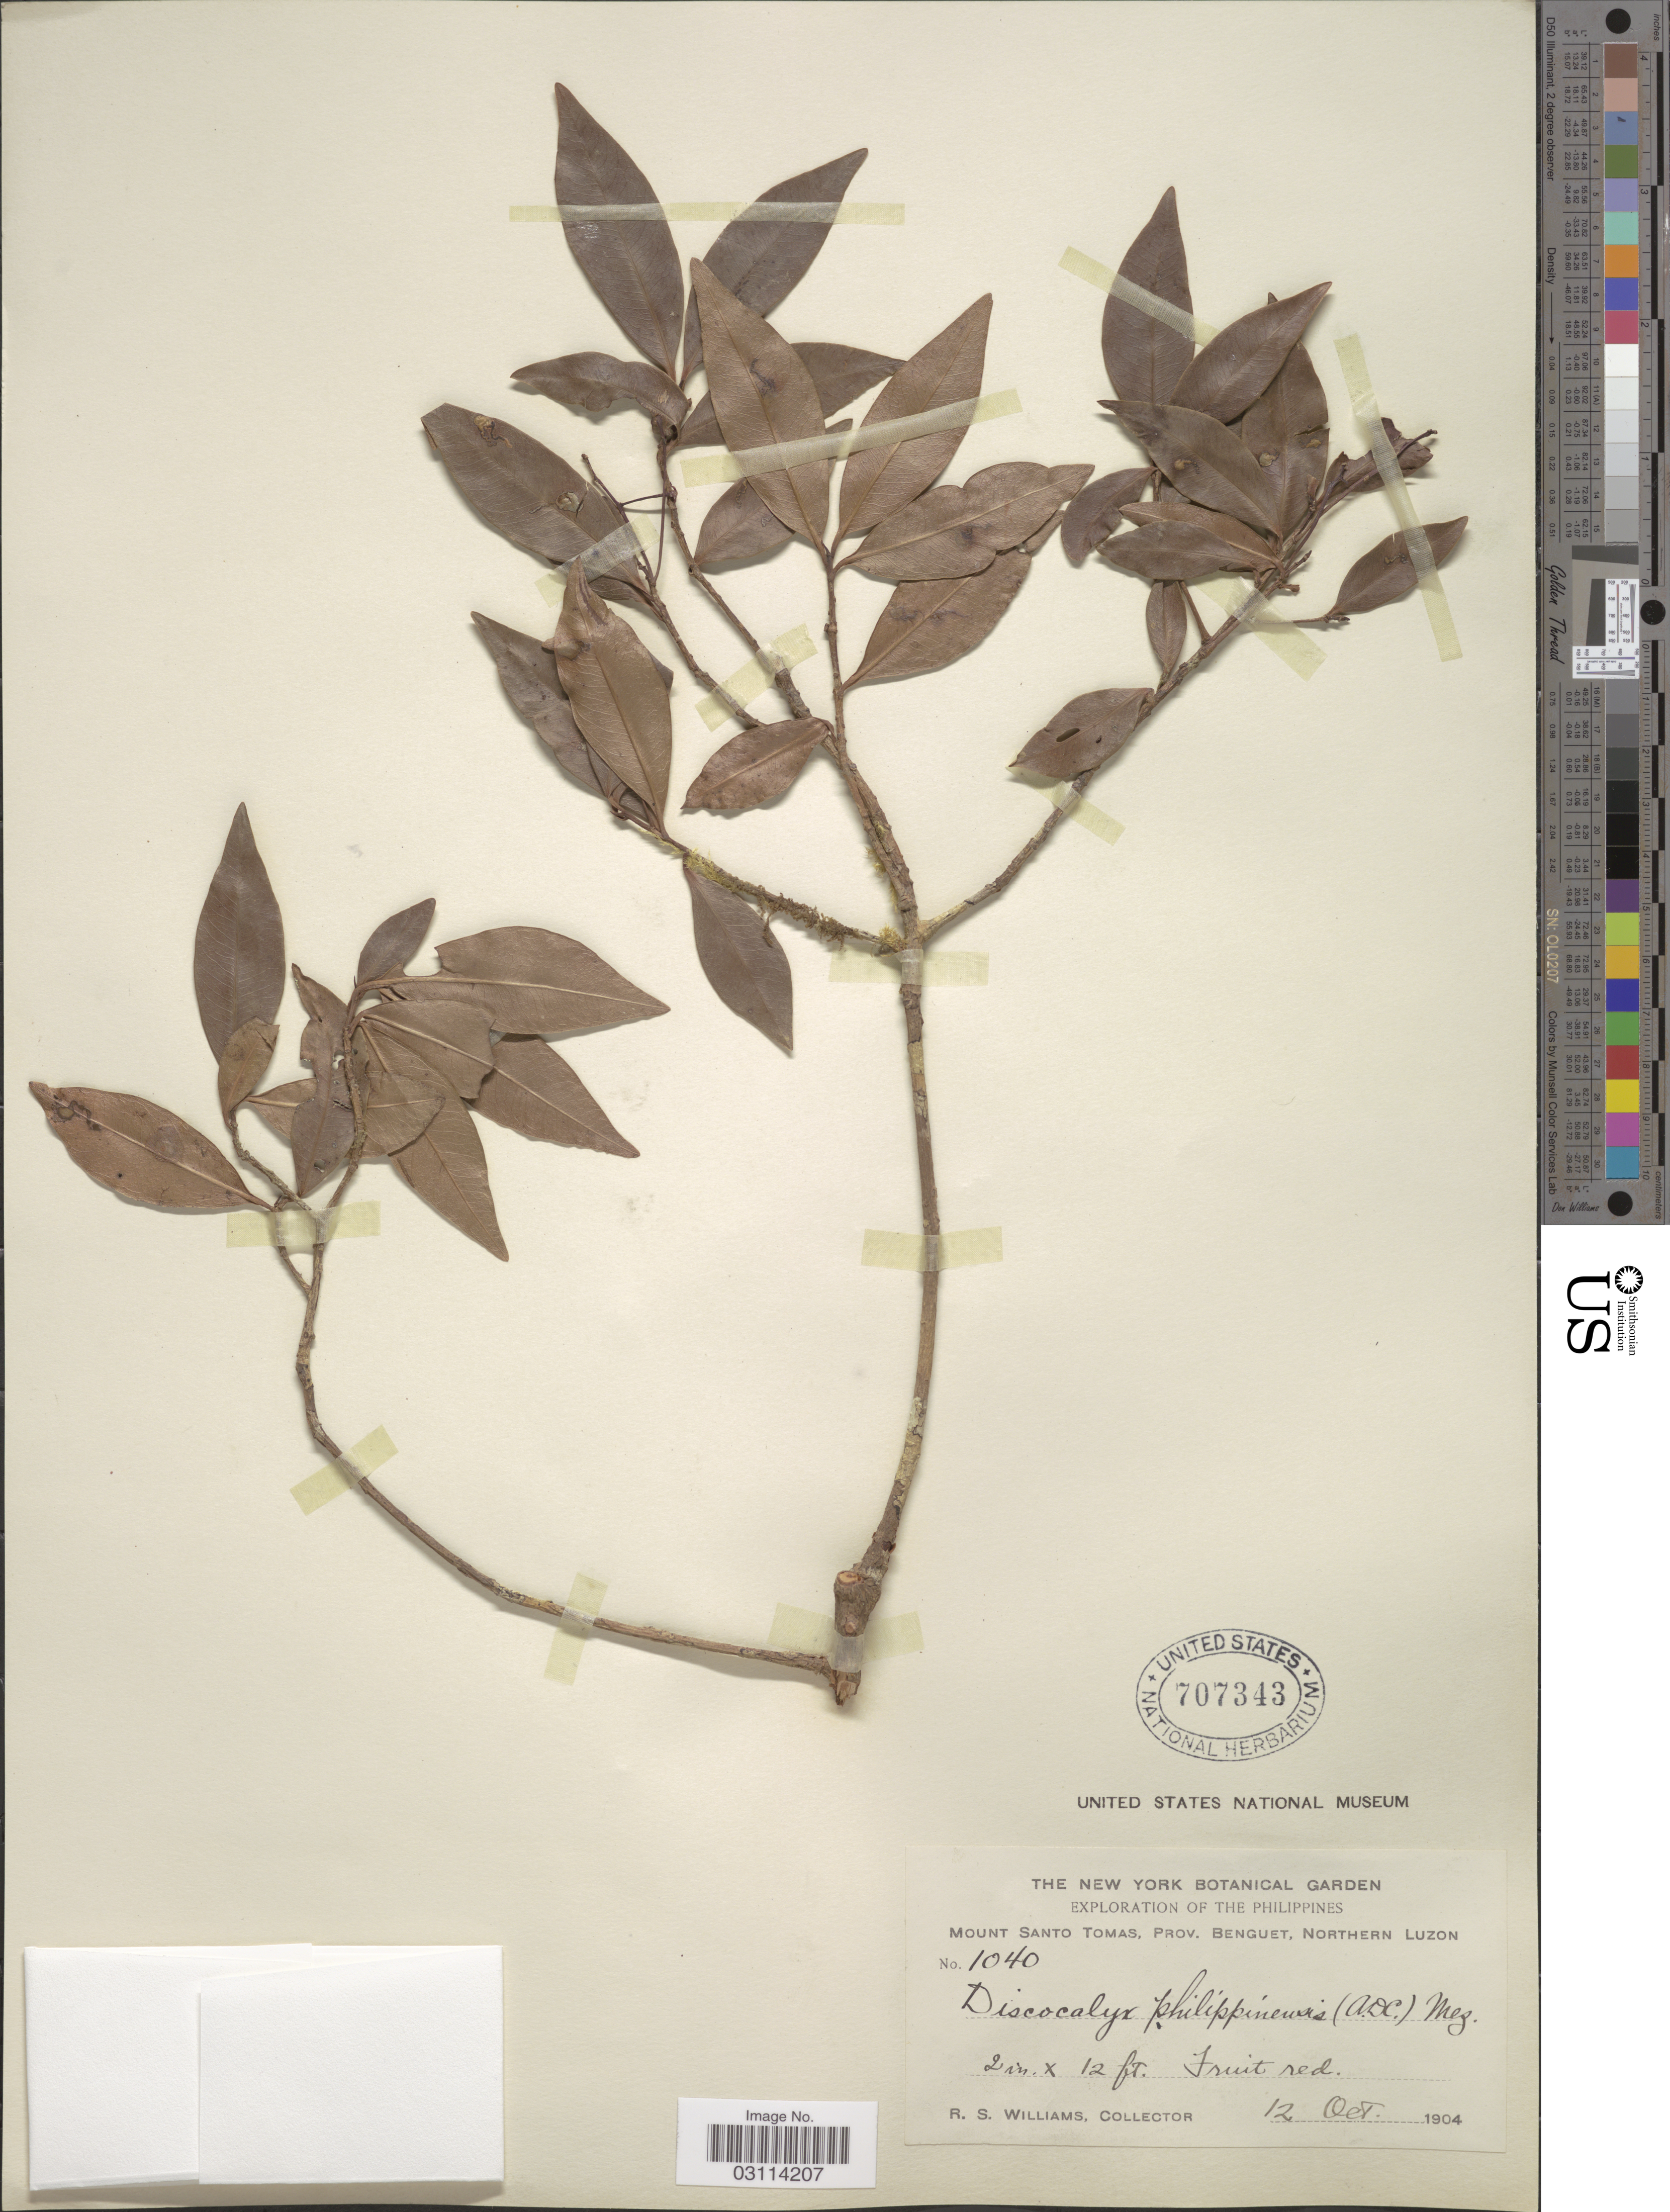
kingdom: Plantae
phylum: Tracheophyta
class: Magnoliopsida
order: Ericales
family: Primulaceae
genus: Discocalyx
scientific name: Discocalyx philippinensis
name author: (A. DC.) Mez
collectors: R. S. Williams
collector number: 1040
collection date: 1904-10-12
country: Philippines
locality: Mount Santo Tomas, Prov. Benguet, Northern Luzon.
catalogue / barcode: US 707343